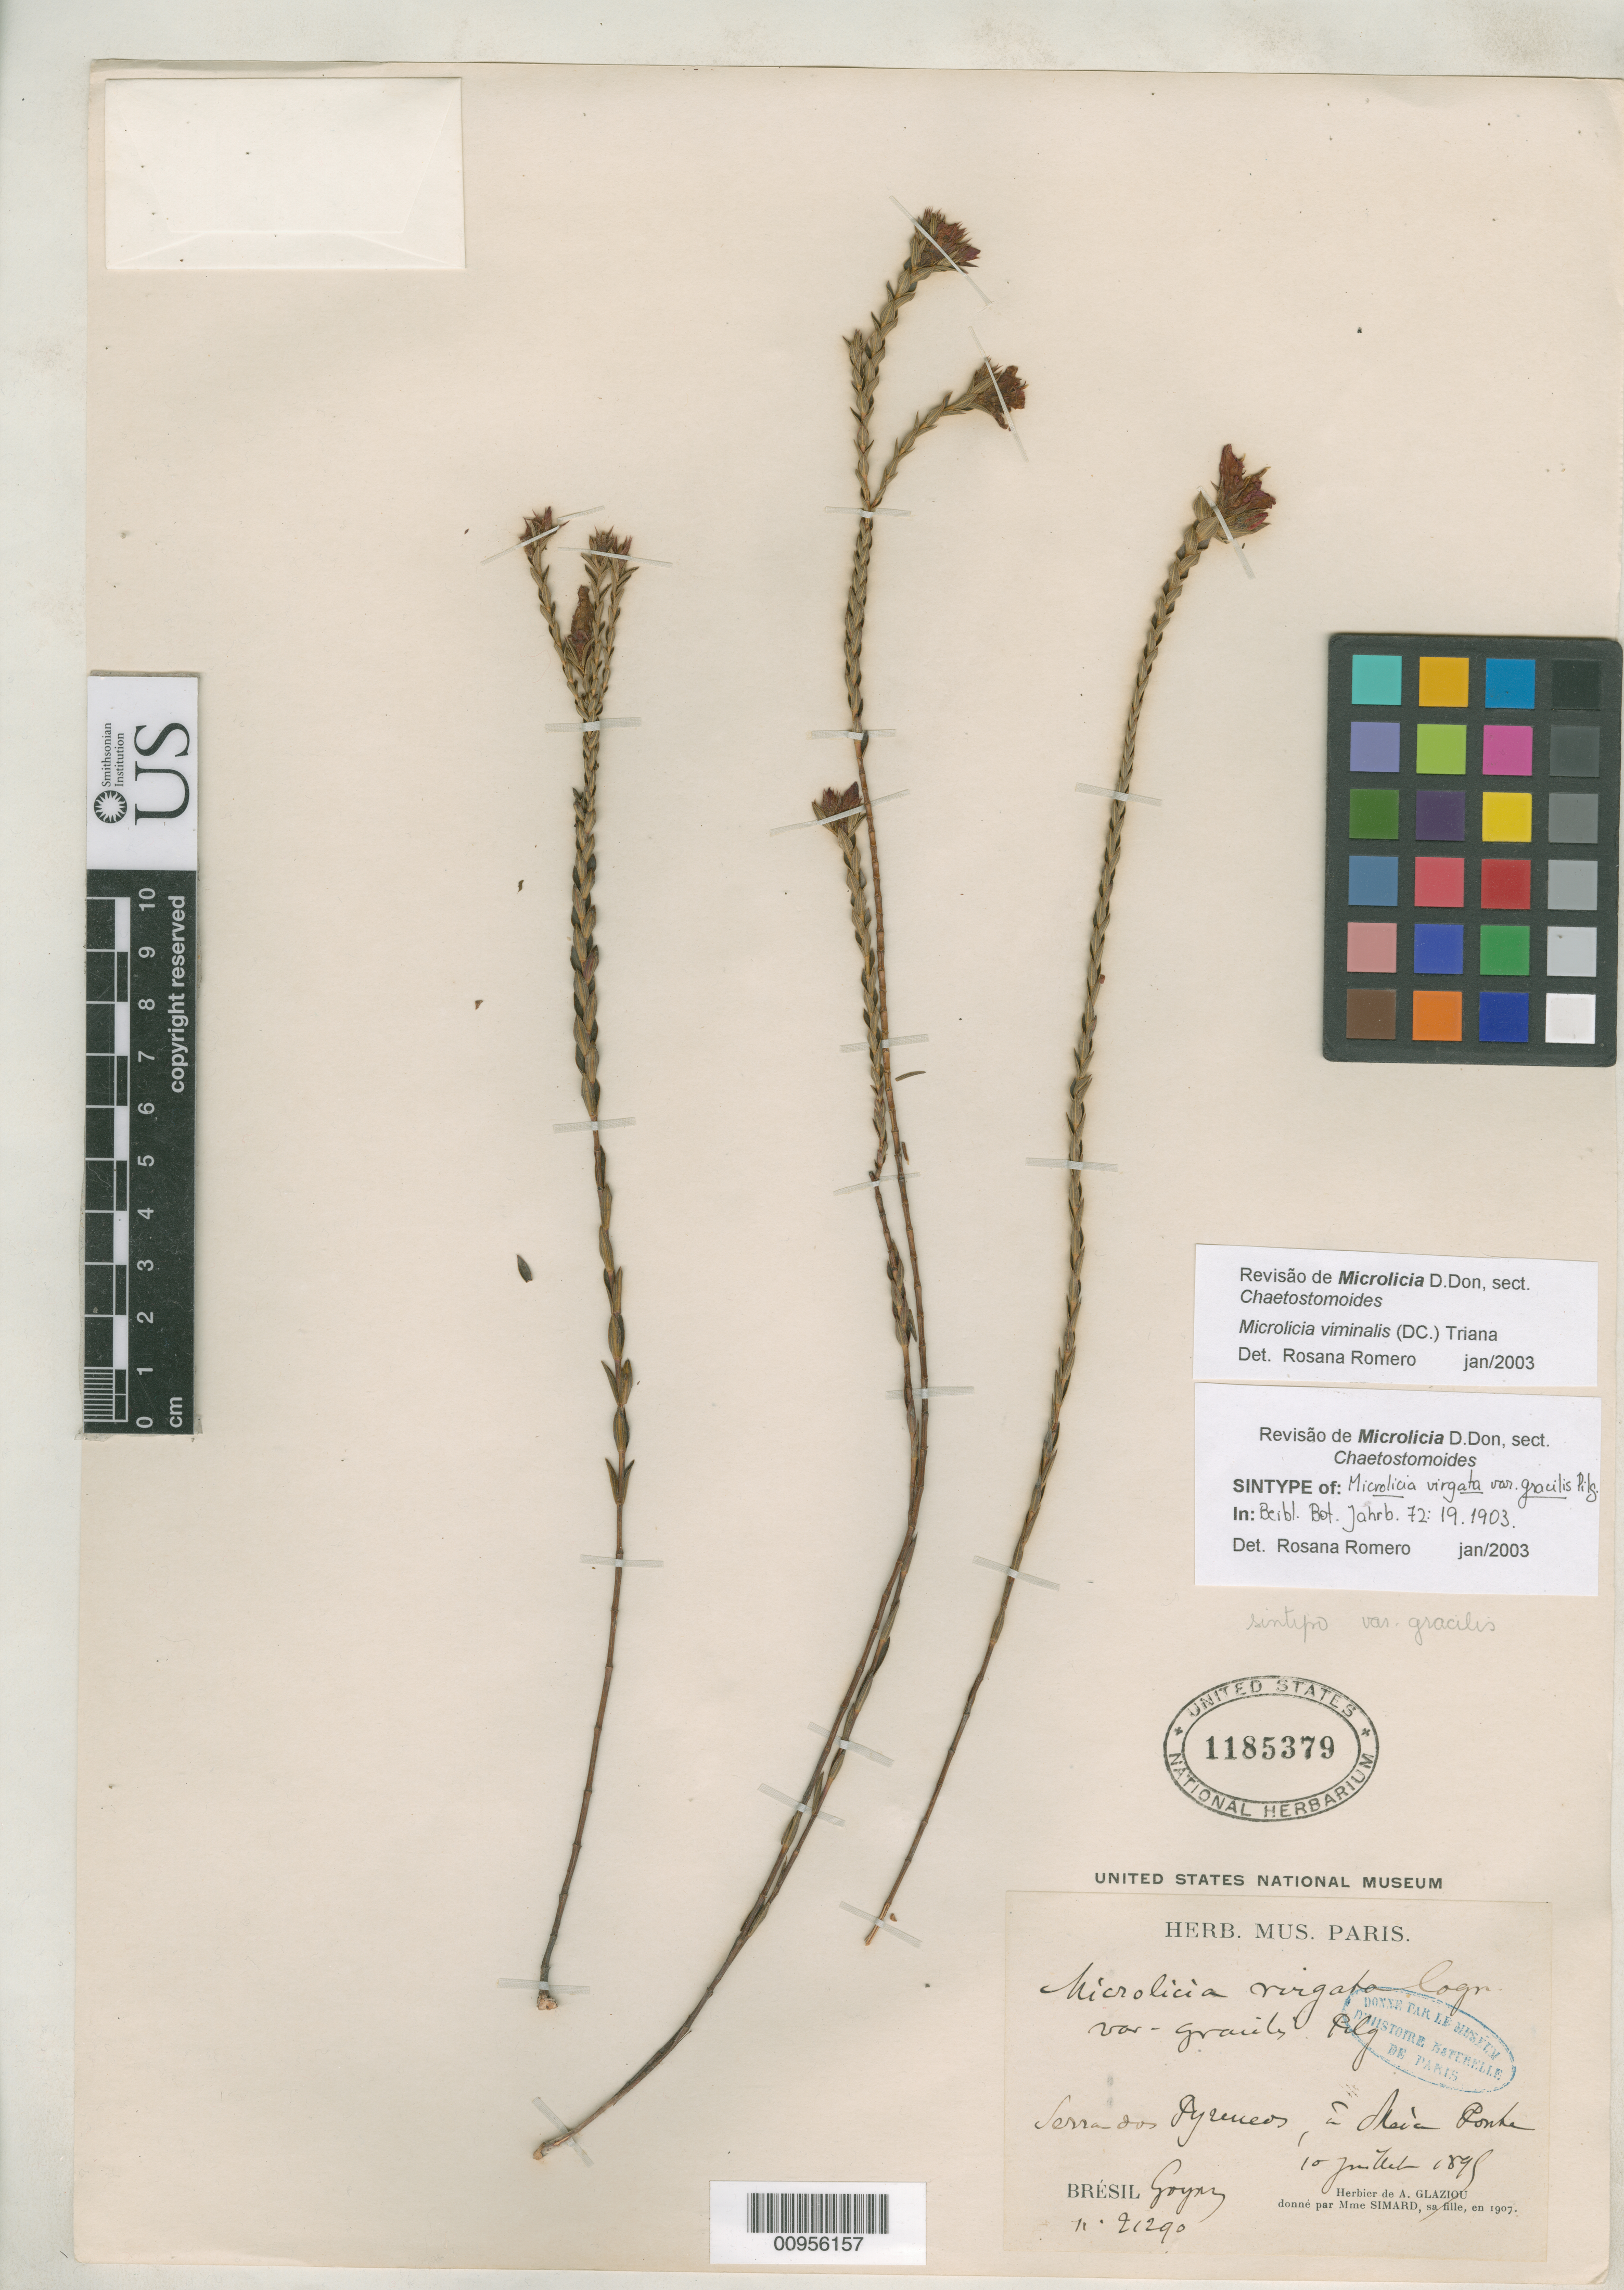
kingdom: Plantae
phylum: Tracheophyta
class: Magnoliopsida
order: Myrtales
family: Melastomataceae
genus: Microlicia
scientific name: Microlicia virgata var. gracilis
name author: Pilg.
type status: Syntype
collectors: A. F. M. Glaziou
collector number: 21290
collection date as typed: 10 Jul 1895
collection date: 1895-07-10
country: Brazil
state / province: Goiás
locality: Serra dos Pyreneos e Meia Ponte.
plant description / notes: Lectotype collection is Glaziou 21283 as designated by R. Romero, Revista Brasil. Bot. 26: 431 (2003).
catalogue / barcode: US 1185379